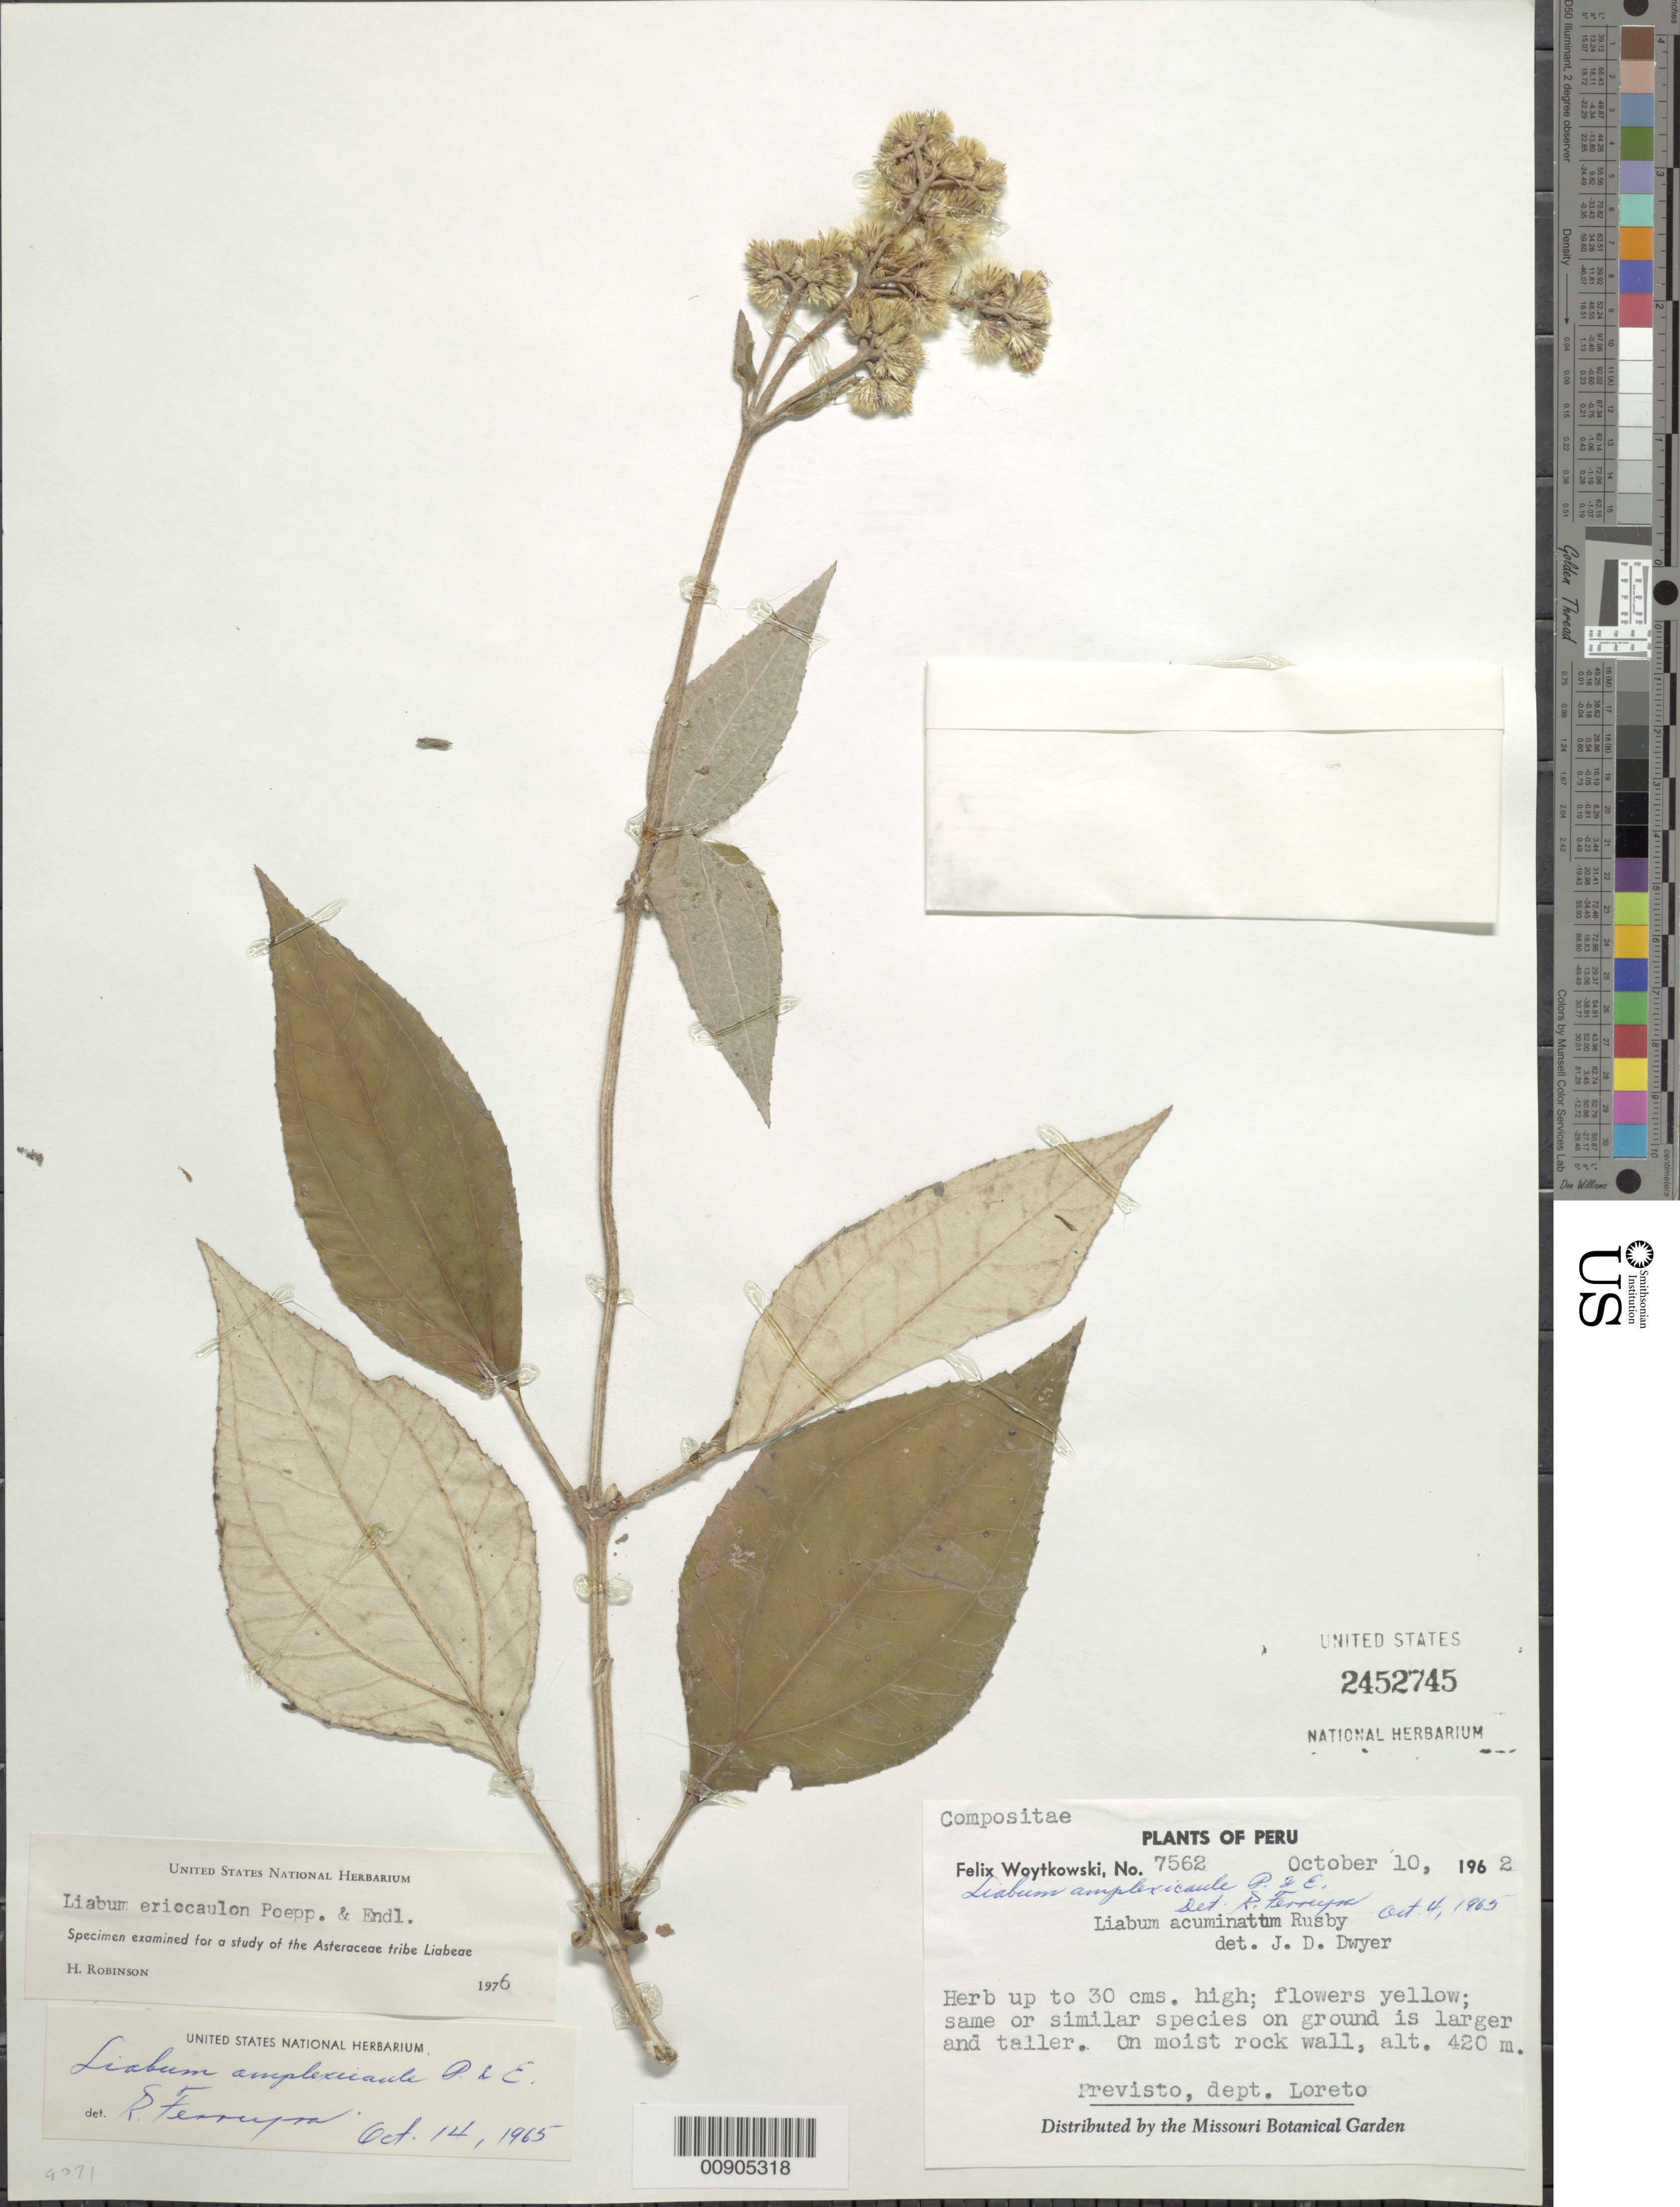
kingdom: Plantae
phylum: Tracheophyta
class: Magnoliopsida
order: Asterales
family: Asteraceae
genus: Liabum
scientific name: Liabum eriocaulon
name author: Poepp. & Endl.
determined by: Robinson, Harold E., (US)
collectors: F. Woytkowski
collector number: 7562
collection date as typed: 10 October 1962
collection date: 1962-10-10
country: Peru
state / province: Loreto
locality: Previsto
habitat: On moist rock wall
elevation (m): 420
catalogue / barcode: US 2452745